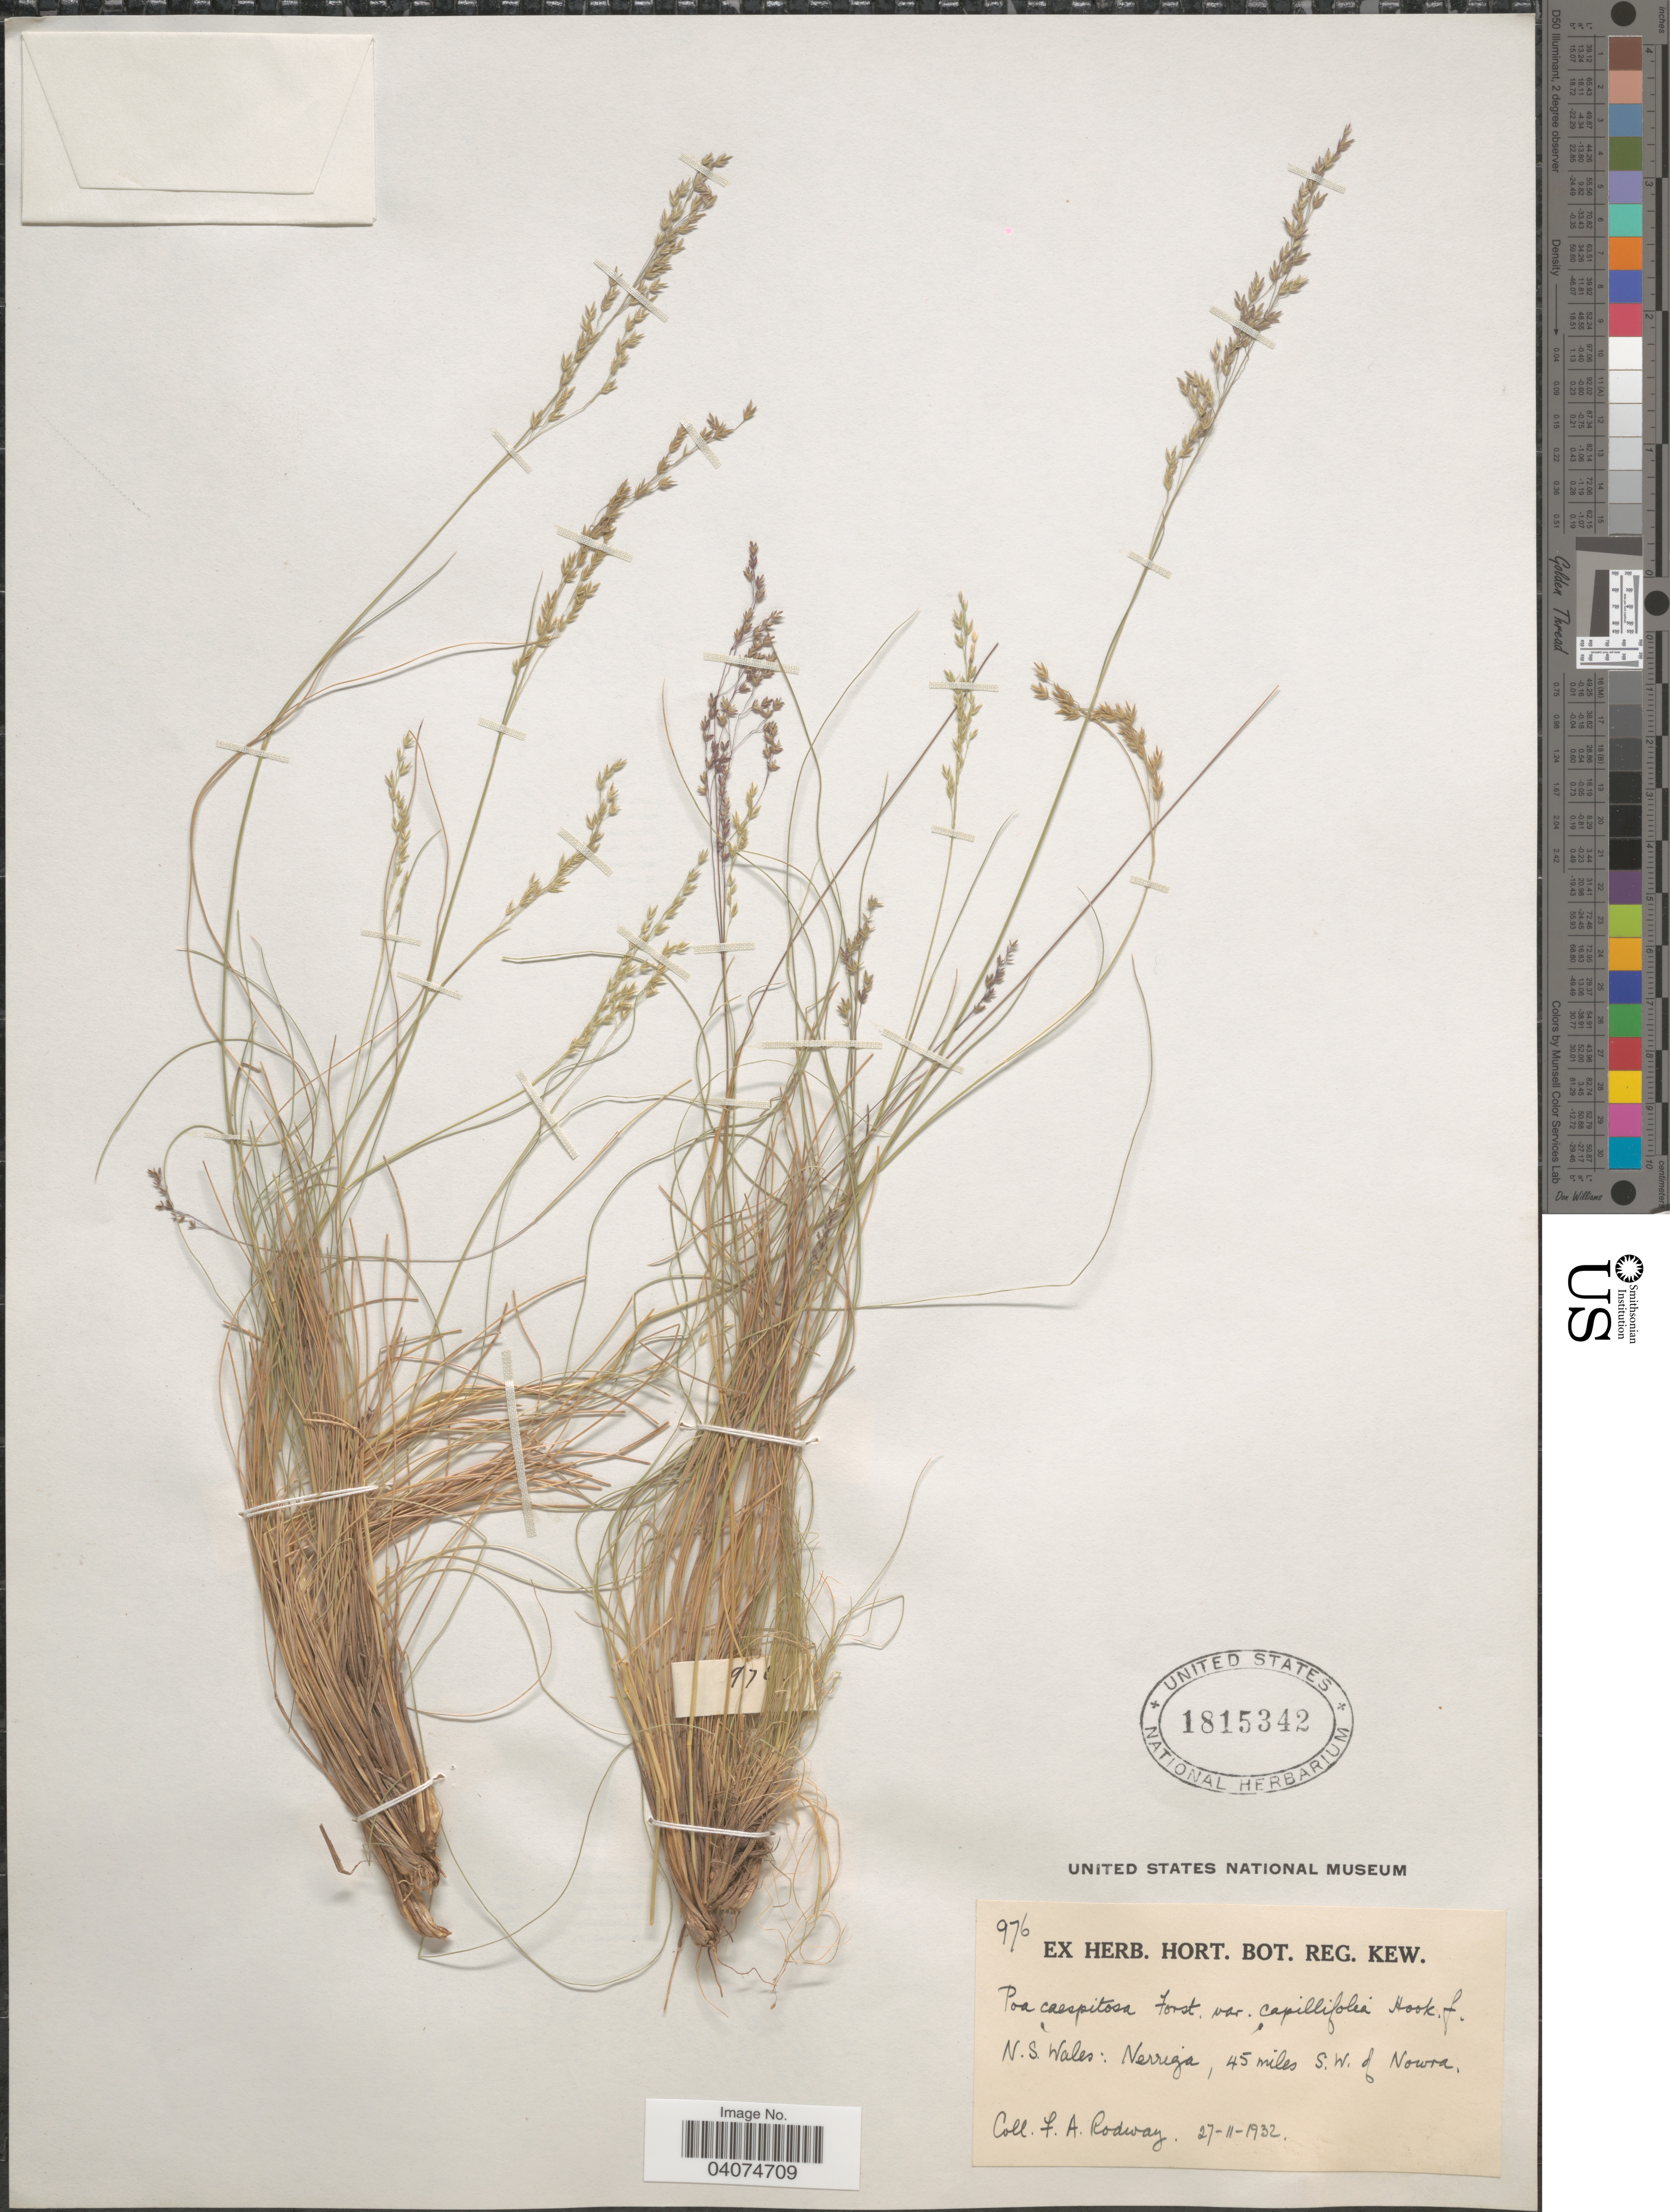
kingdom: Plantae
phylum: Tracheophyta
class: Liliopsida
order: Poales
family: Poaceae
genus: Poa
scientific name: Poa sp.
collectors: F. A. Rodway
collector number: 976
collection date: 1932-11-27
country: Australia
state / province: New South Wales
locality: Nerriga, 45 miles S.W. of Nowra.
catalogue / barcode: US 1815342